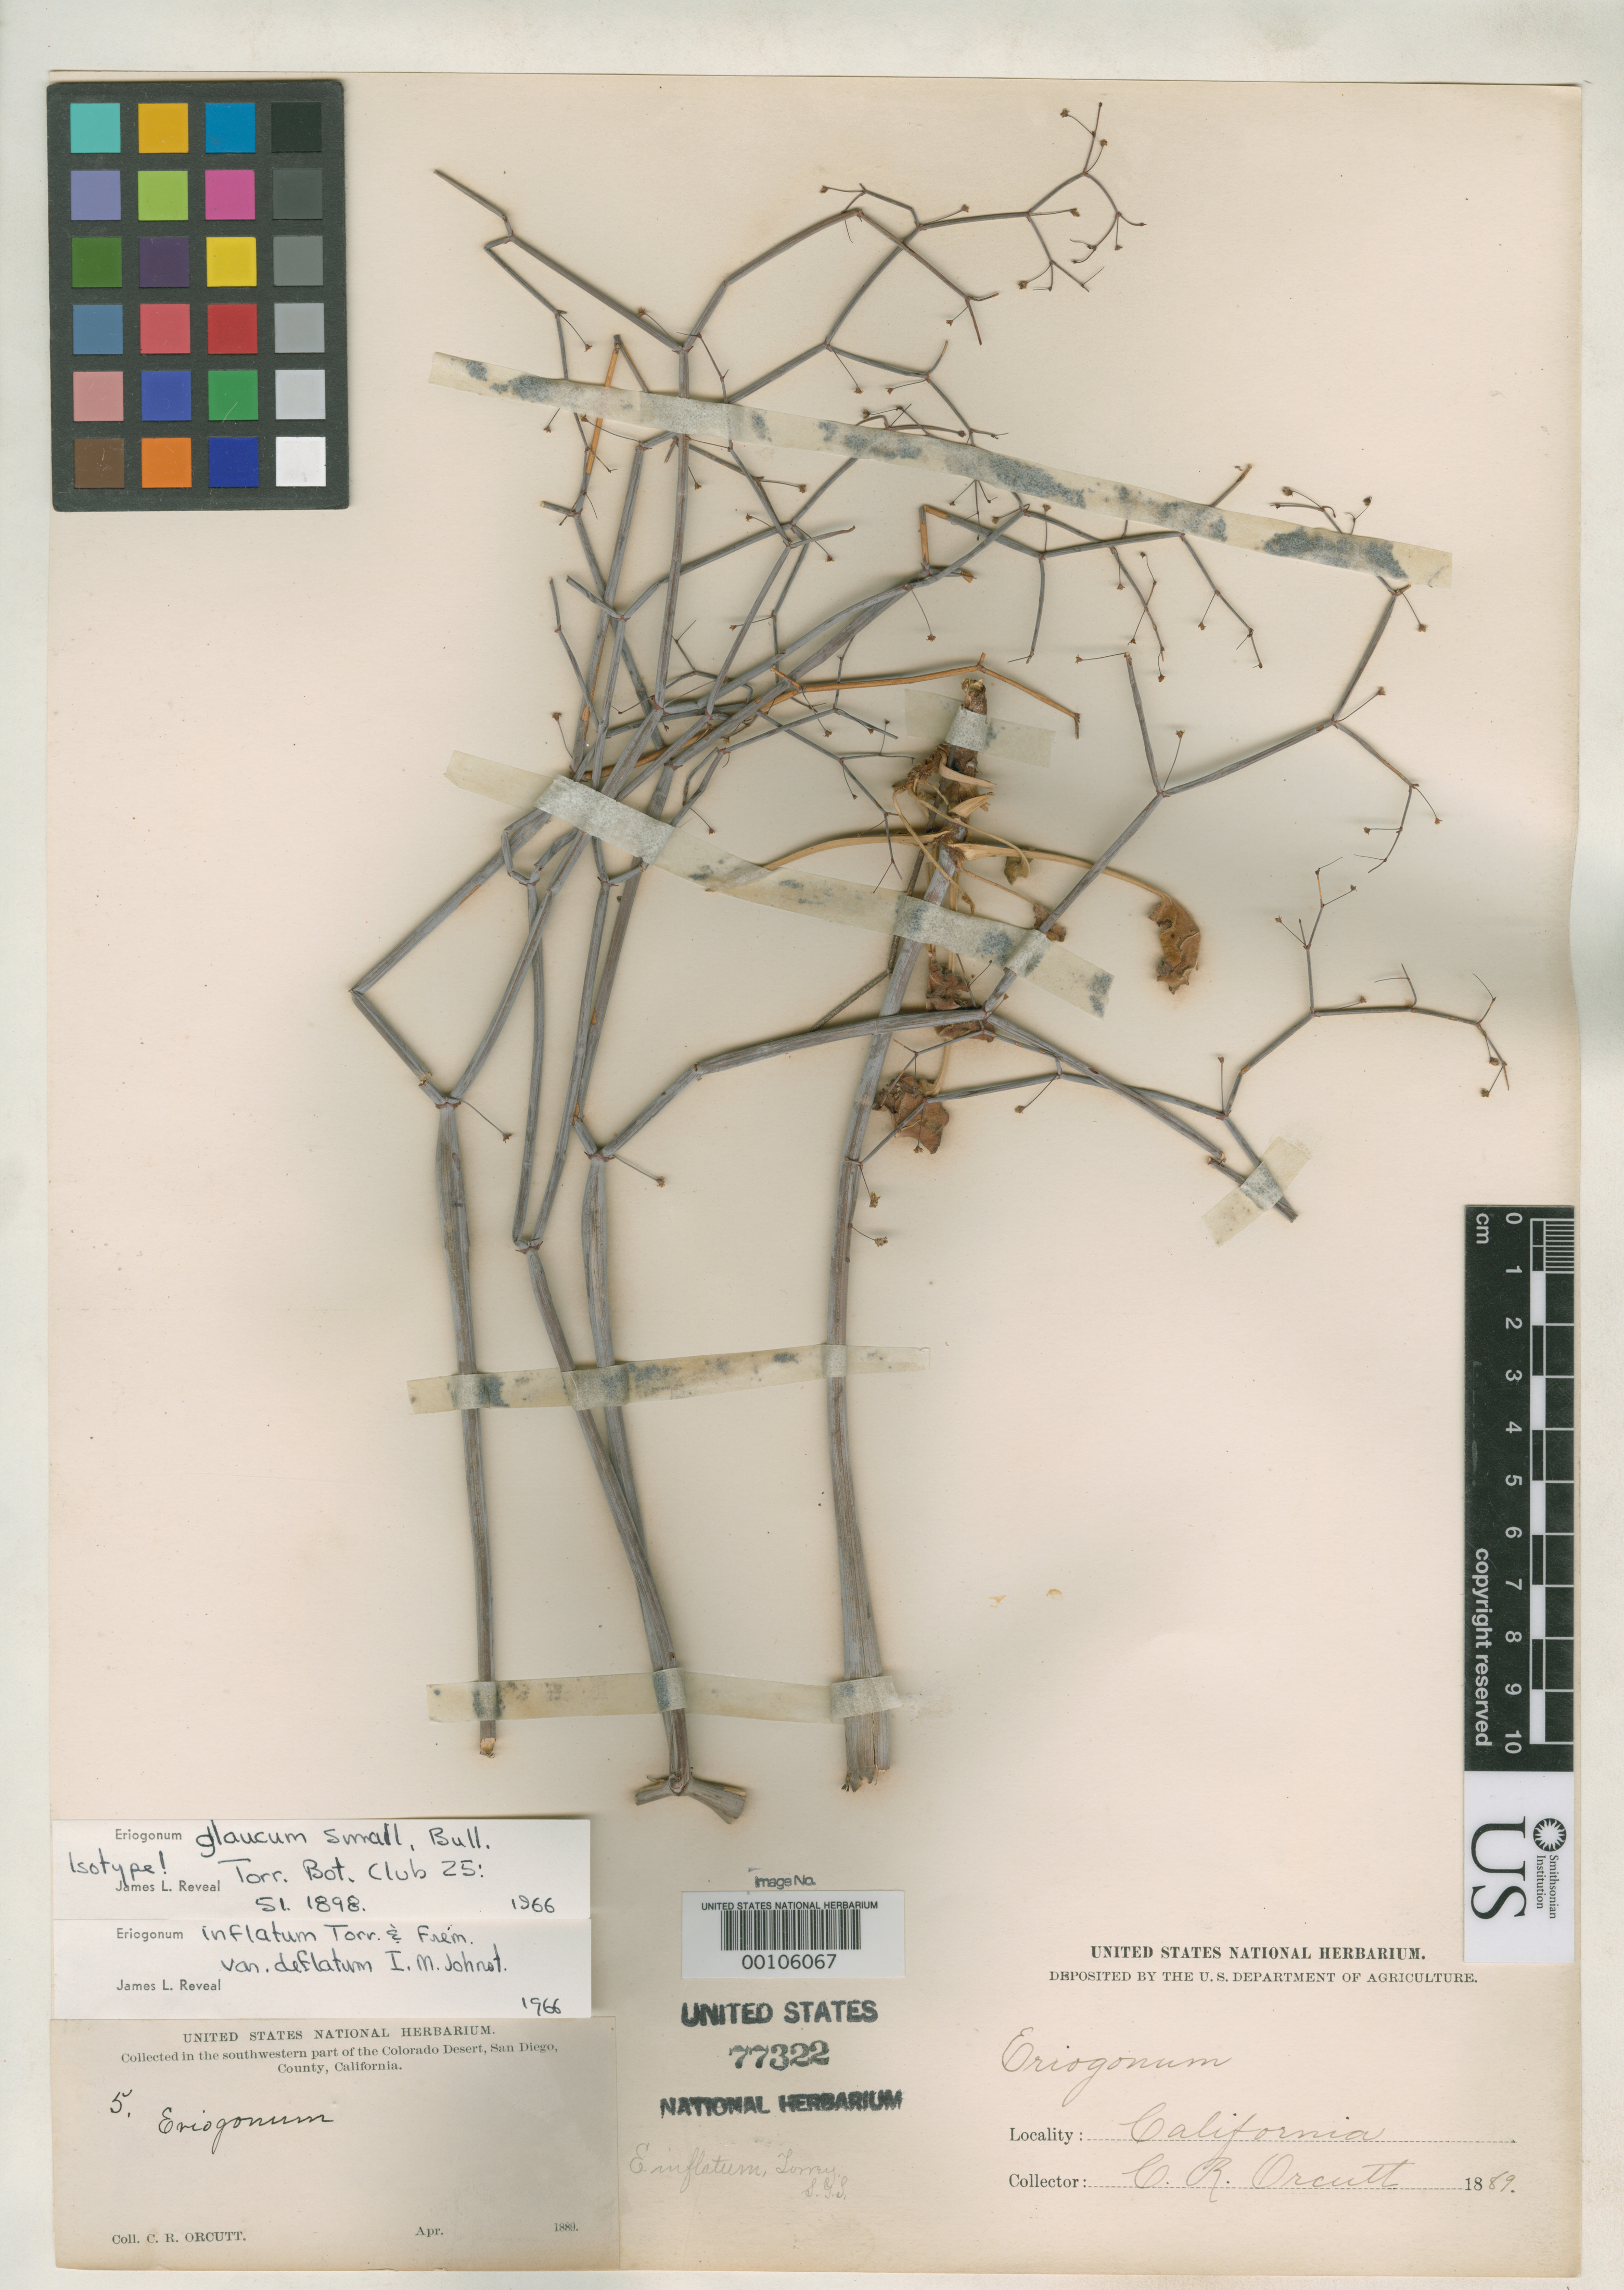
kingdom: Plantae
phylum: Tracheophyta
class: Magnoliopsida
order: Caryophyllales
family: Polygonaceae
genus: Eriogonum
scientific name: Eriogonum glaucum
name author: Small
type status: Isotype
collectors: C. R. Orcutt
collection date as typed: Apr 1889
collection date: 1889-04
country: United States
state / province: California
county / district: San Diego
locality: Southwest Colorado Desert.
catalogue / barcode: US 77322